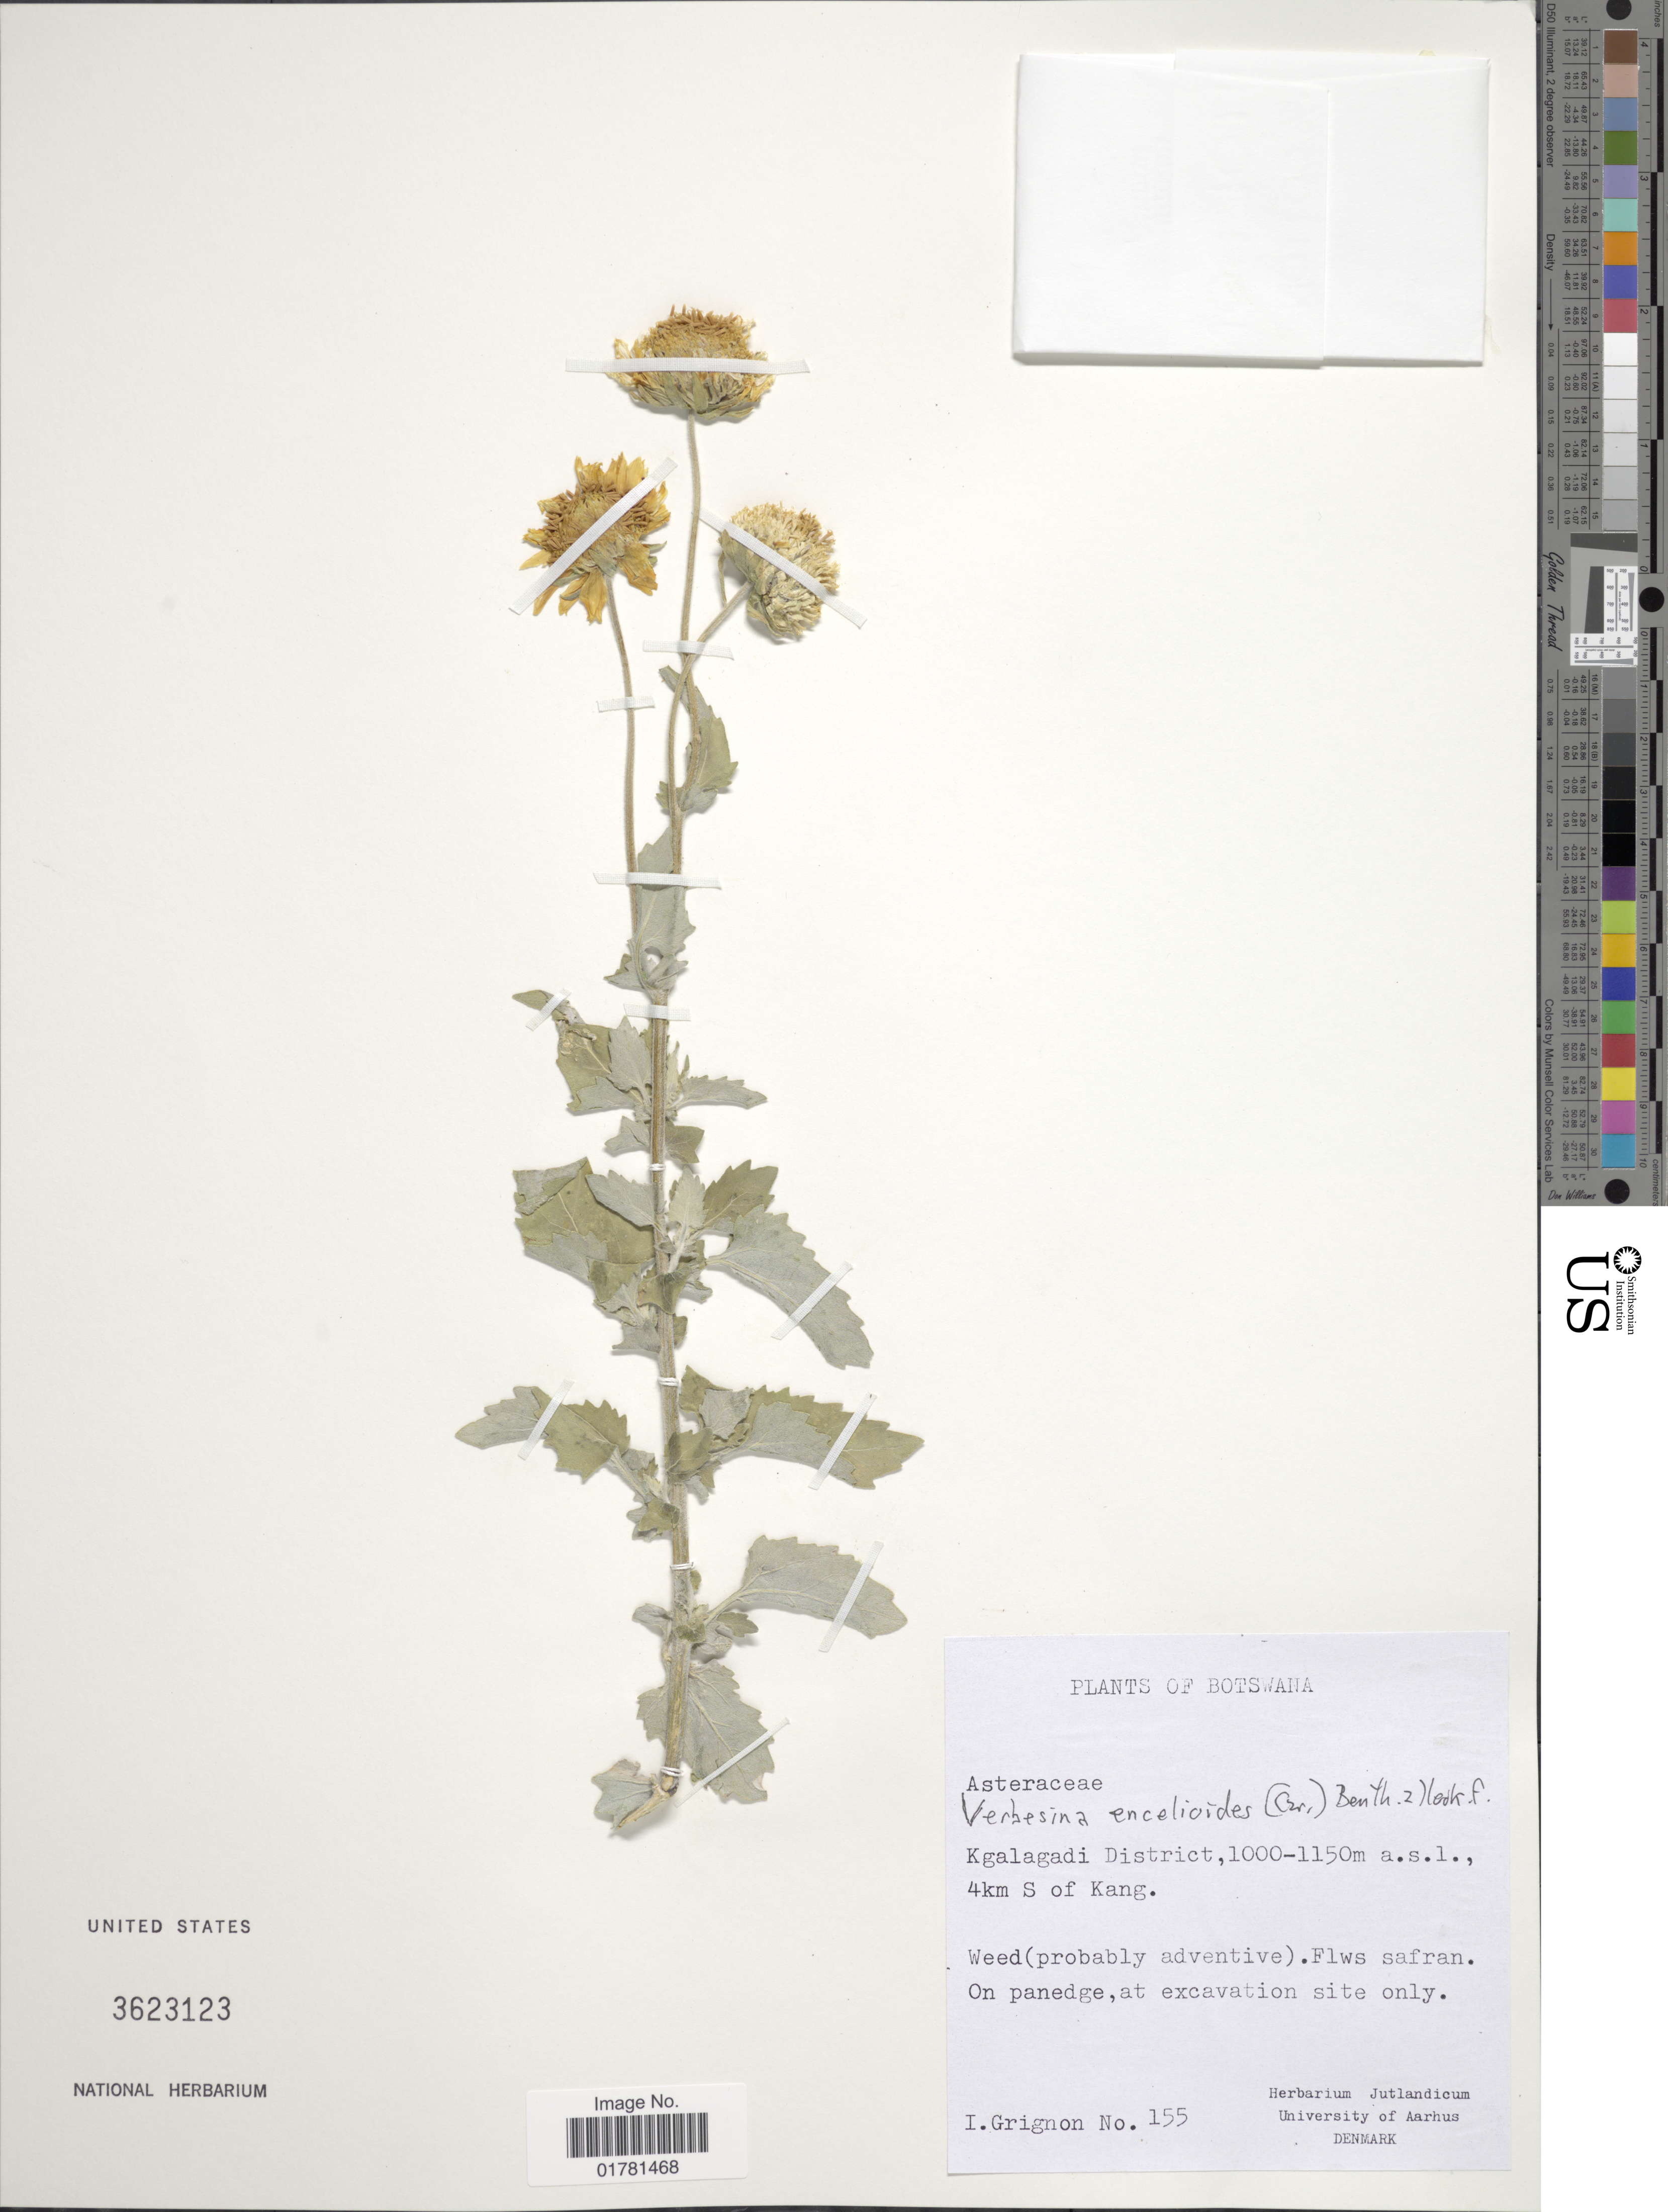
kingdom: Plantae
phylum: Tracheophyta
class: Magnoliopsida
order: Asterales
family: Asteraceae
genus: Verbesina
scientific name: Verbesina encelioides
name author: (Cav.) Benth. & Hook. ex A. Gray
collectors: I. Grignon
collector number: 155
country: Botswana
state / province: Kgalagadi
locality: Kgalagadi District, a.sl. 4km S of Kang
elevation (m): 1000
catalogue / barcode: US 3623123